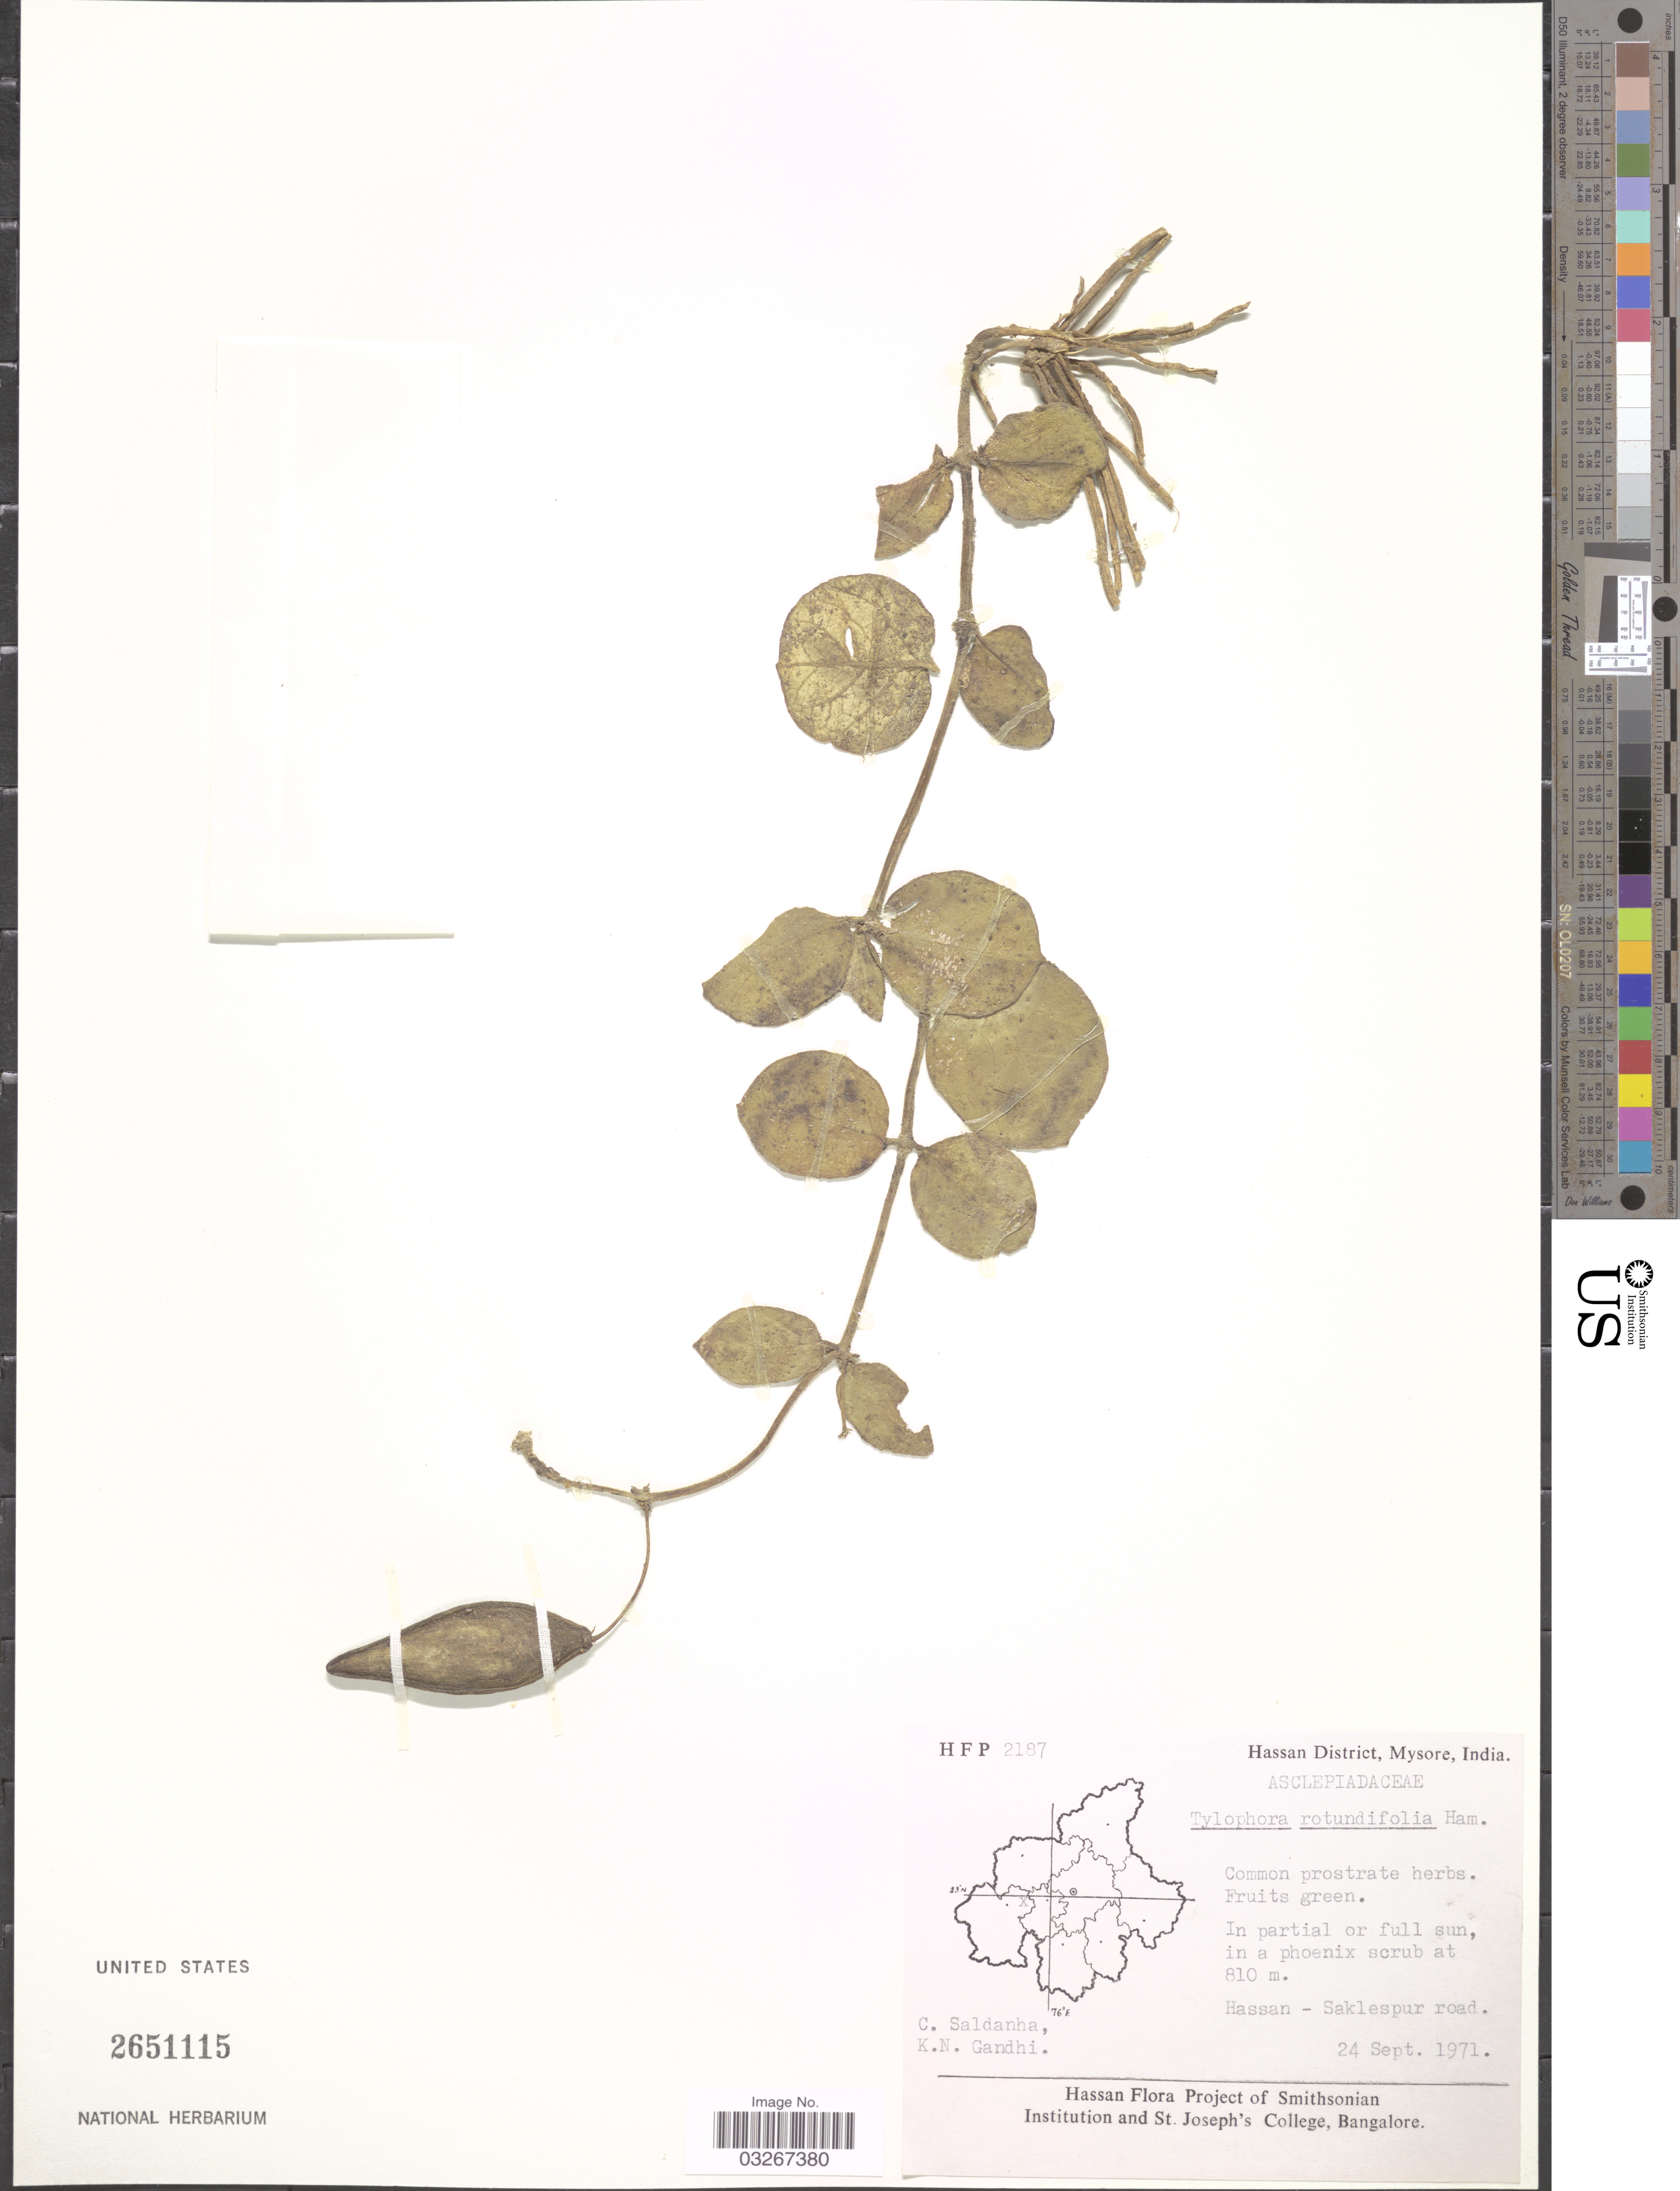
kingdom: Plantae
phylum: Tracheophyta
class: Magnoliopsida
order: Gentianales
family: Apocynaceae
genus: Tylophora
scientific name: Tylophora rotundifolia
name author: Buch.-Ham. ex Wight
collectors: C. Saldanha & K. N. Gandhi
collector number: H F P 2187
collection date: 1971-09-24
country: India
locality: Hassan District, Mysore. Hassan - Saklespur road.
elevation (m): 810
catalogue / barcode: US 2651115